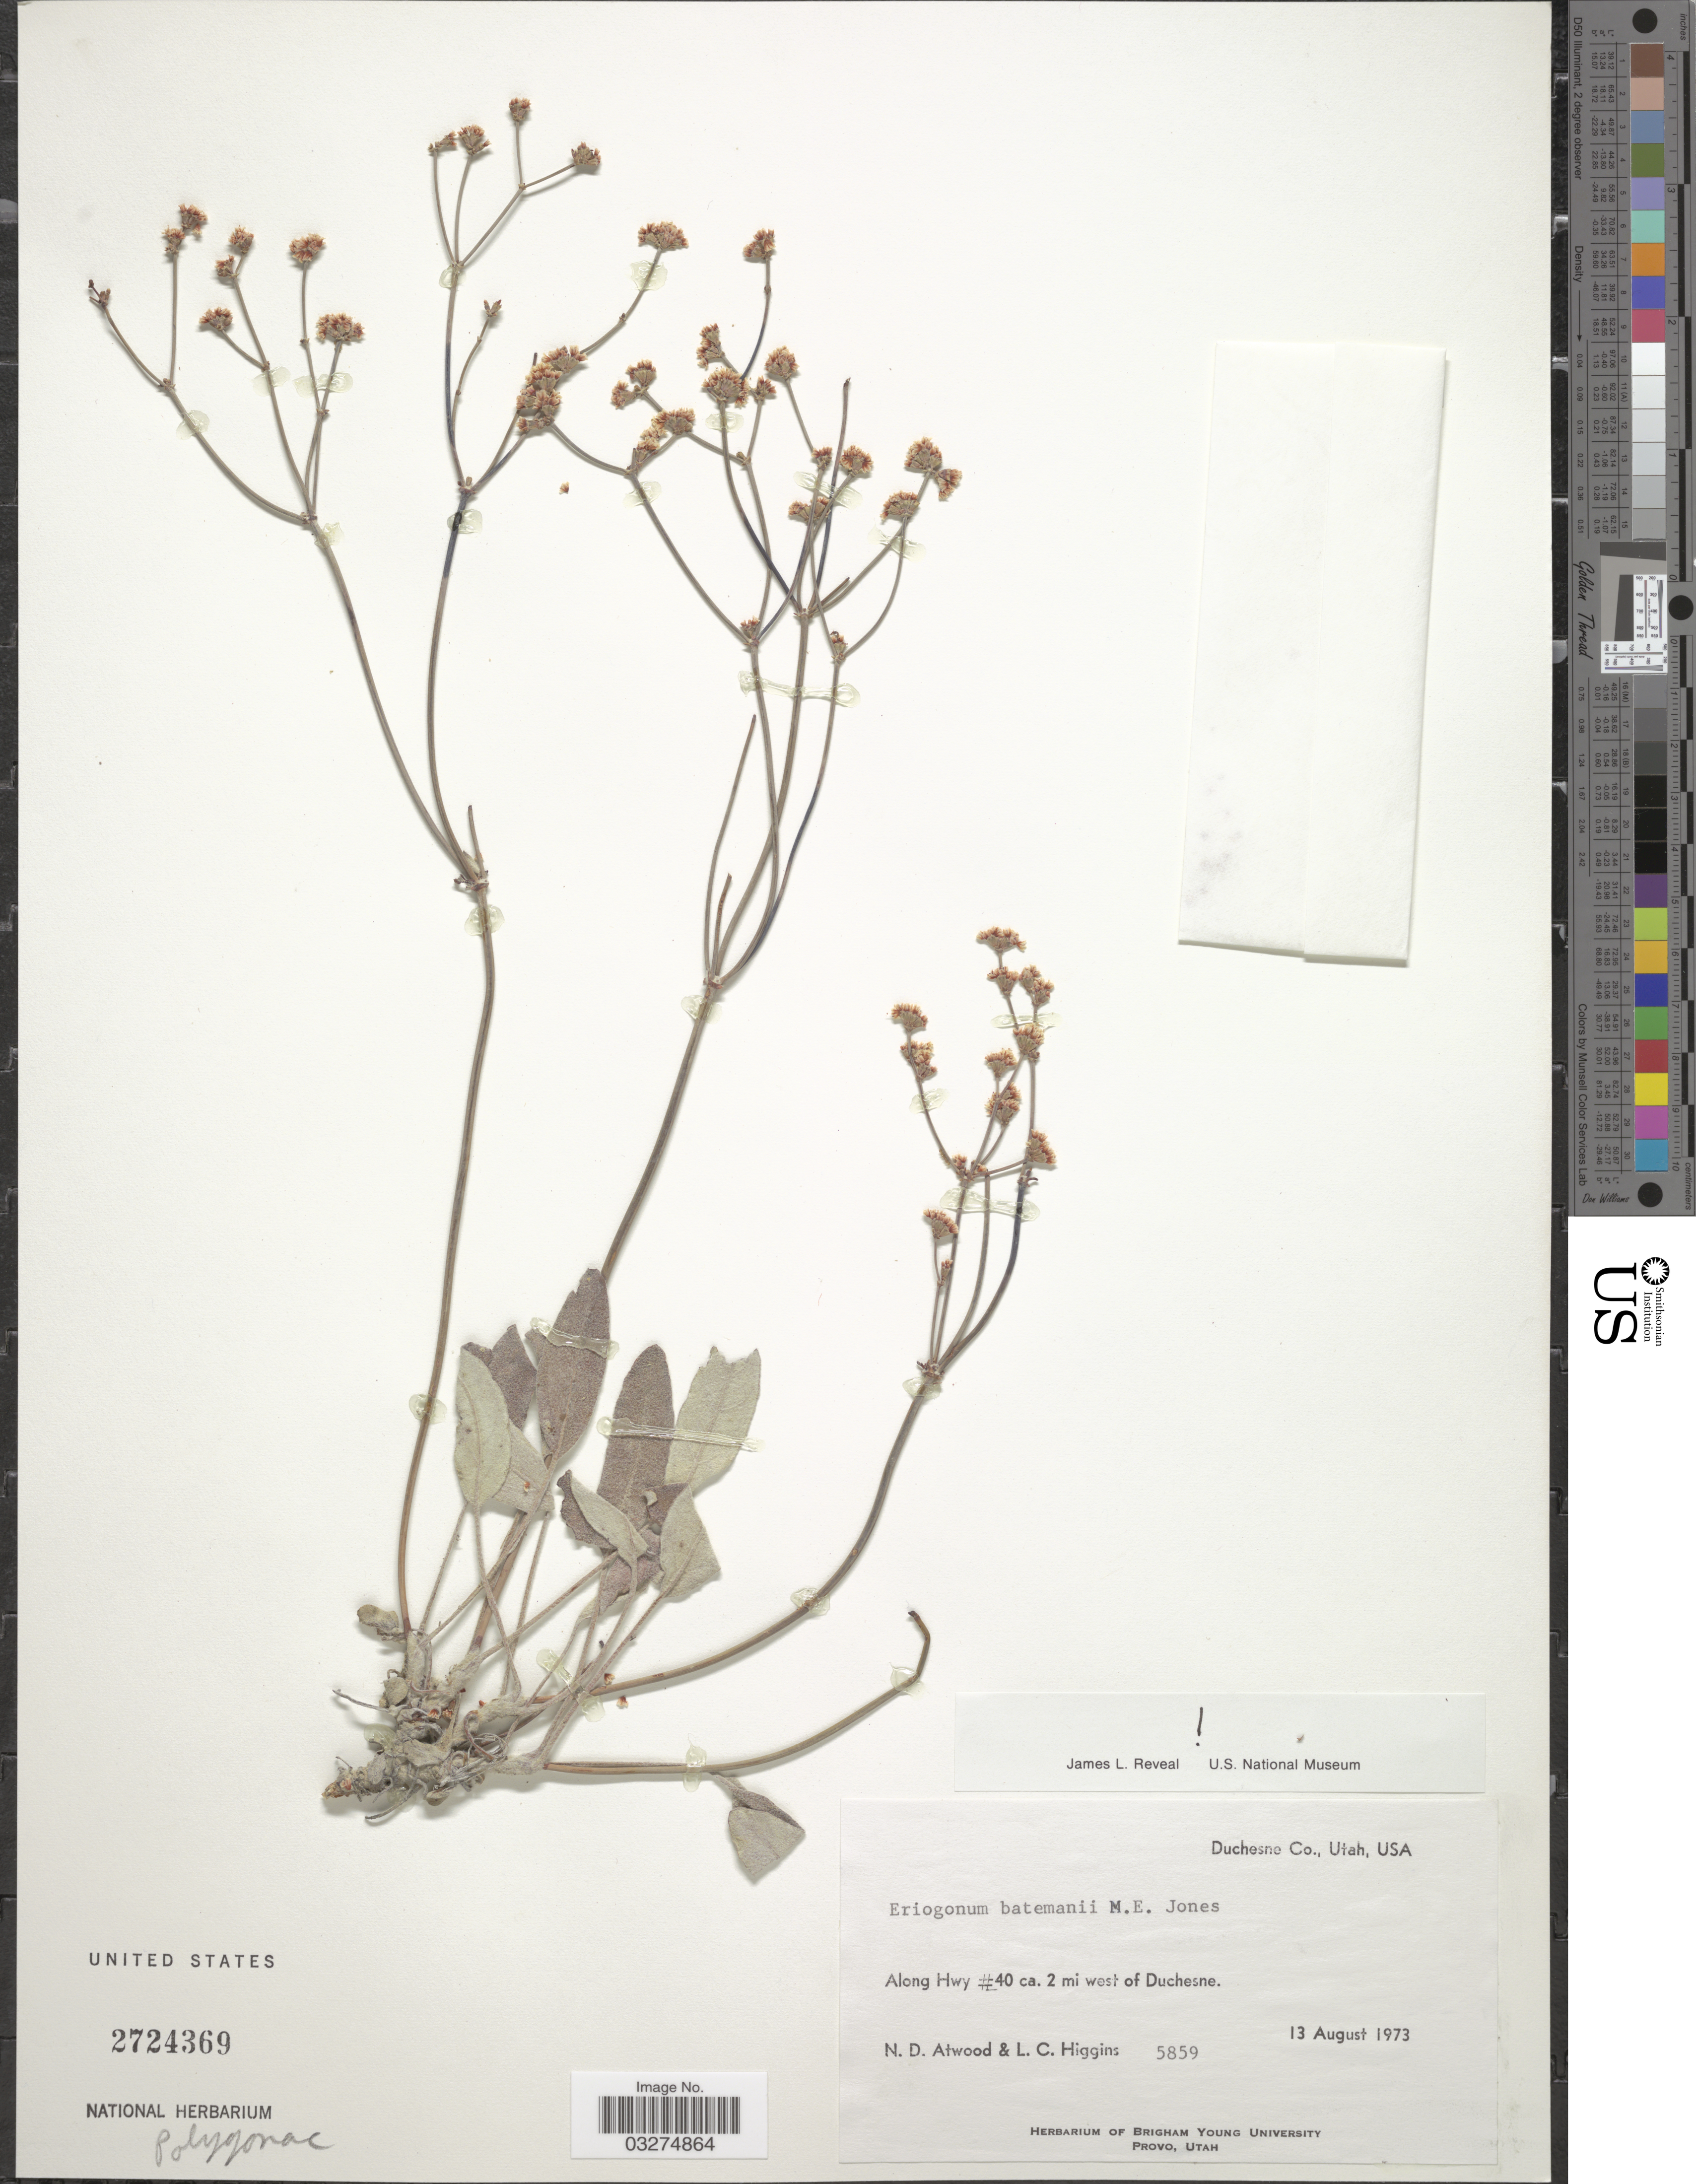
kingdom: Plantae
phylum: Tracheophyta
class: Magnoliopsida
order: Caryophyllales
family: Polygonaceae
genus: Eriogonum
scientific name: Eriogonum batemani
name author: M.E. Jones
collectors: N. Atwood & L. Higgins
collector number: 5859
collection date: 1973-08-13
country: United States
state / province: Utah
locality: Duchesne Co. Along Hwy #40 ca. 2 mi west of Duchesne.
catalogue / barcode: US 2724369